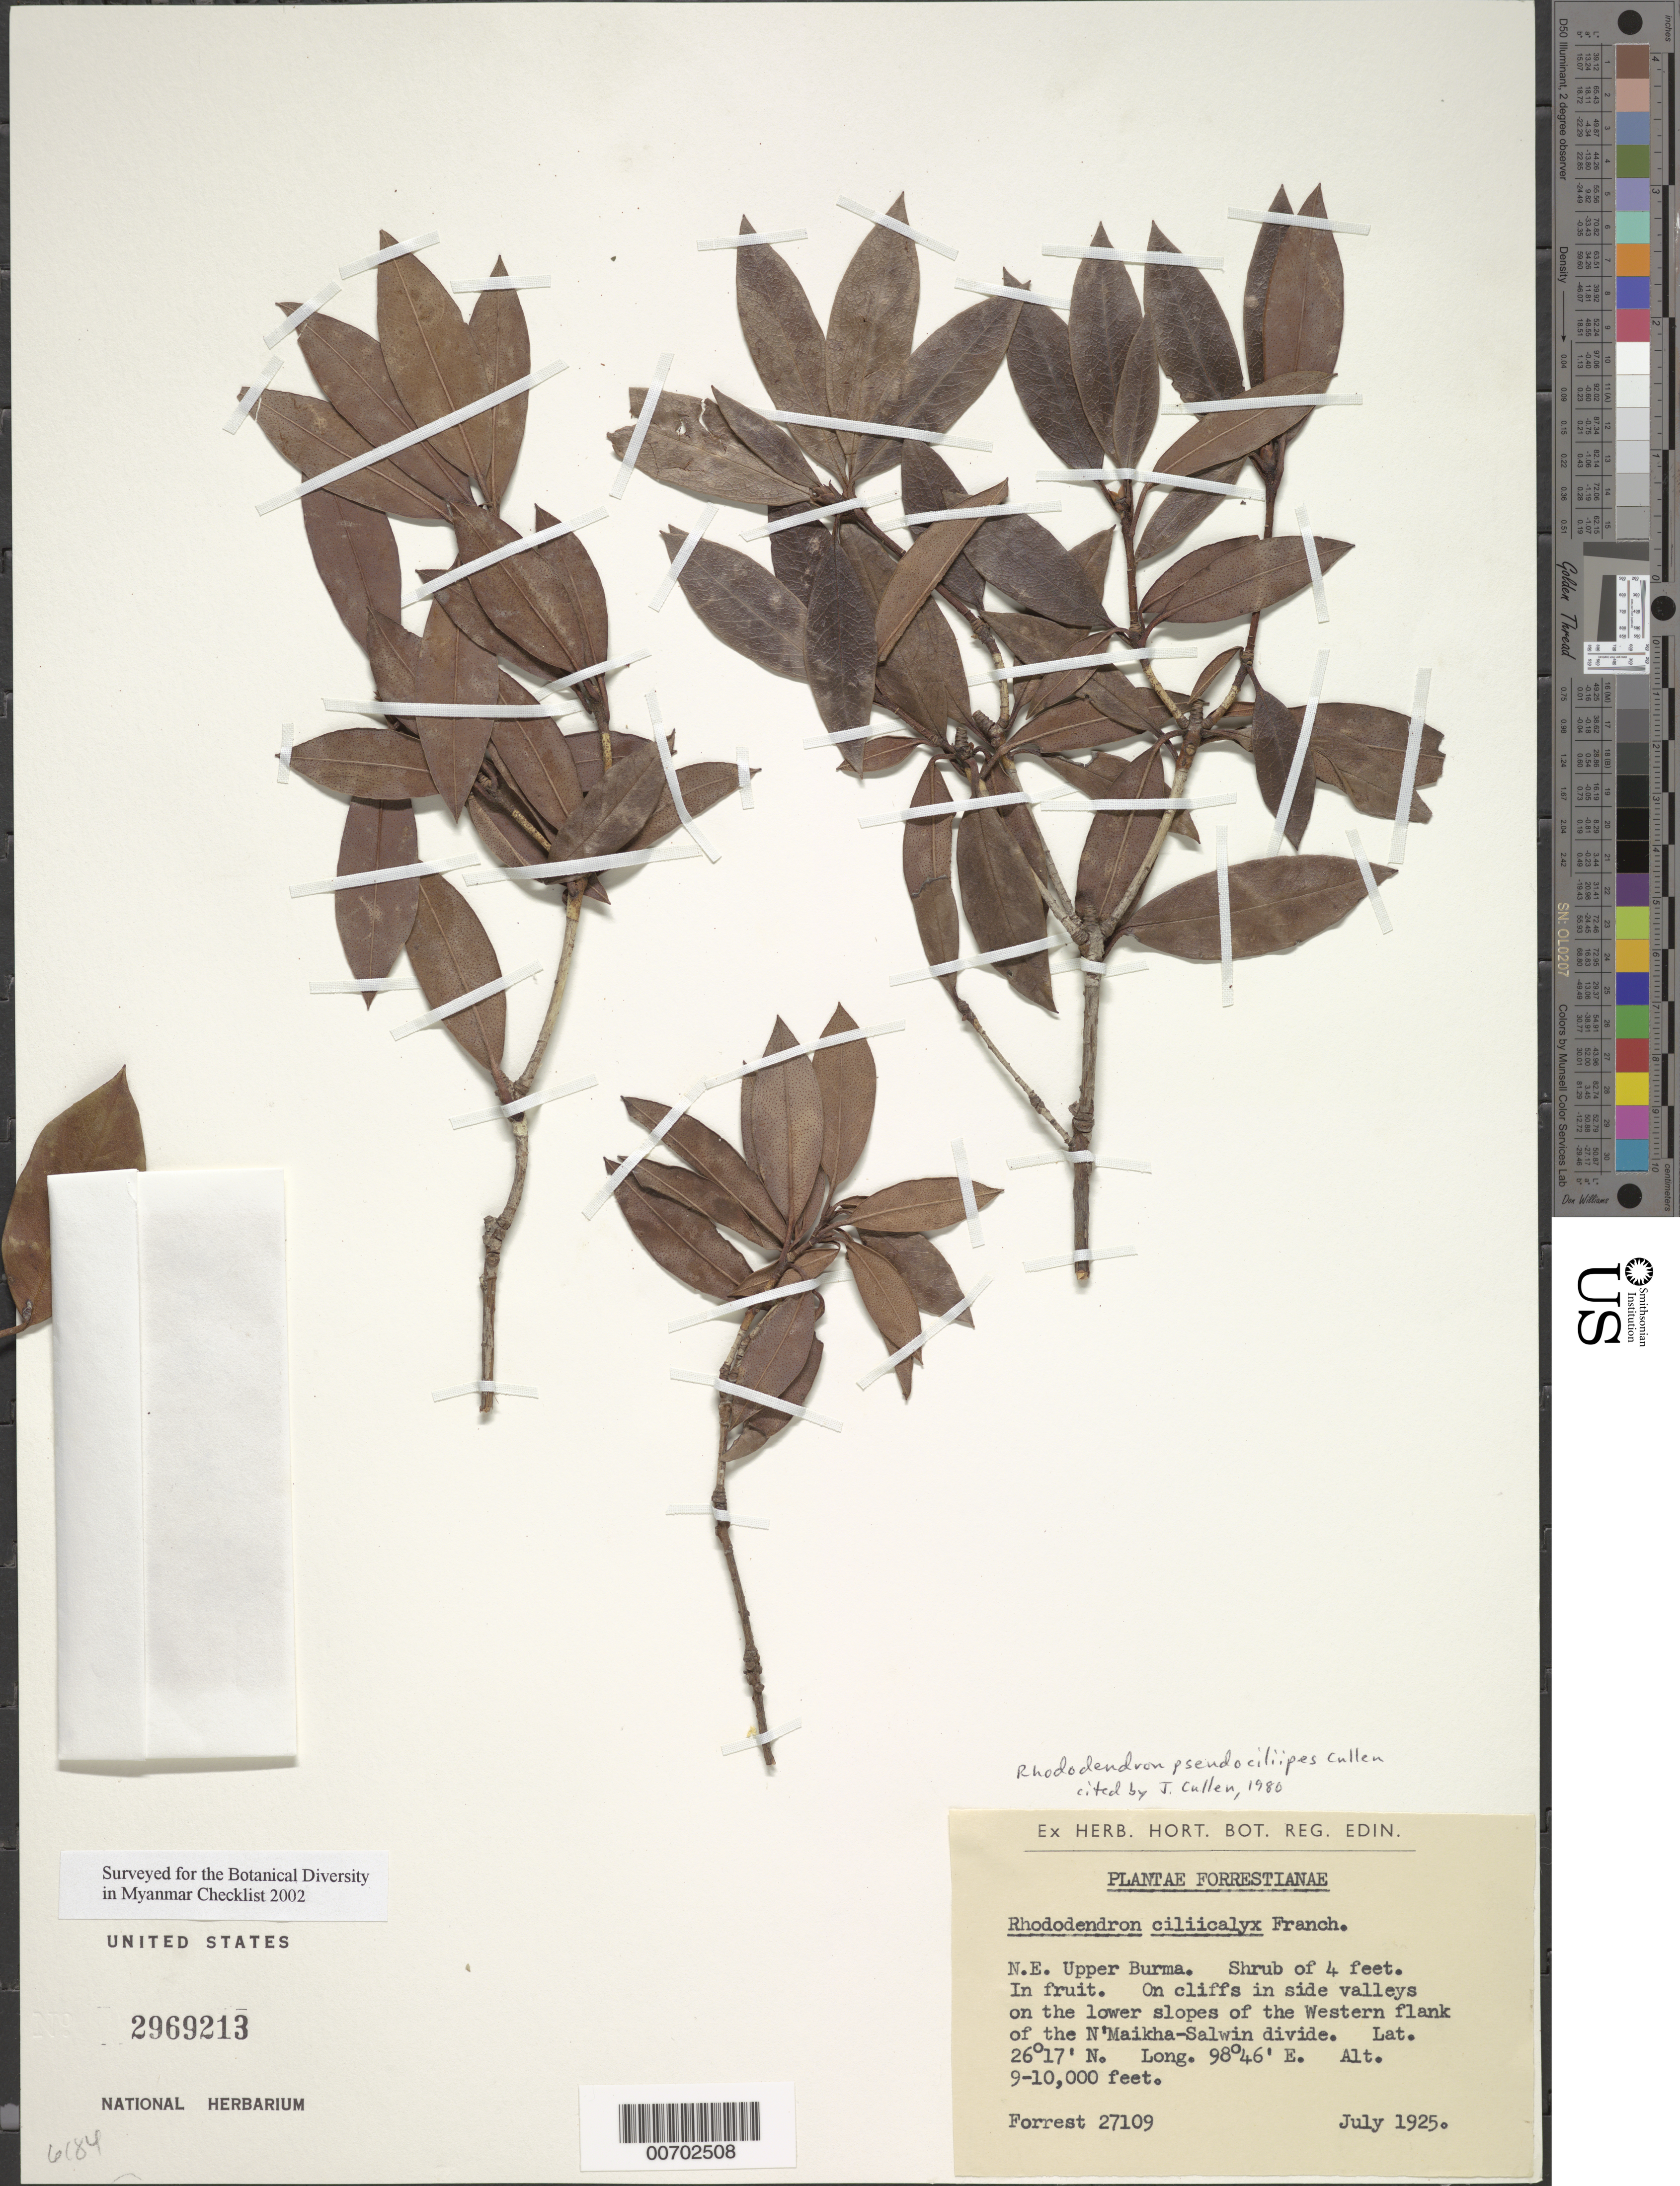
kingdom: Plantae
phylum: Tracheophyta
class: Magnoliopsida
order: Ericales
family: Ericaceae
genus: Rhododendron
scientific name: Rhododendron pseudociliipes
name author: Cullen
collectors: G. Forrest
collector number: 27109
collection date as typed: Jul 1925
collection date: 1925-07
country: Myanmar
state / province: Kachin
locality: N'Maikha-Salwin Divide, W flank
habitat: On cliffs in side valleys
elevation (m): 2743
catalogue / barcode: US 2969213